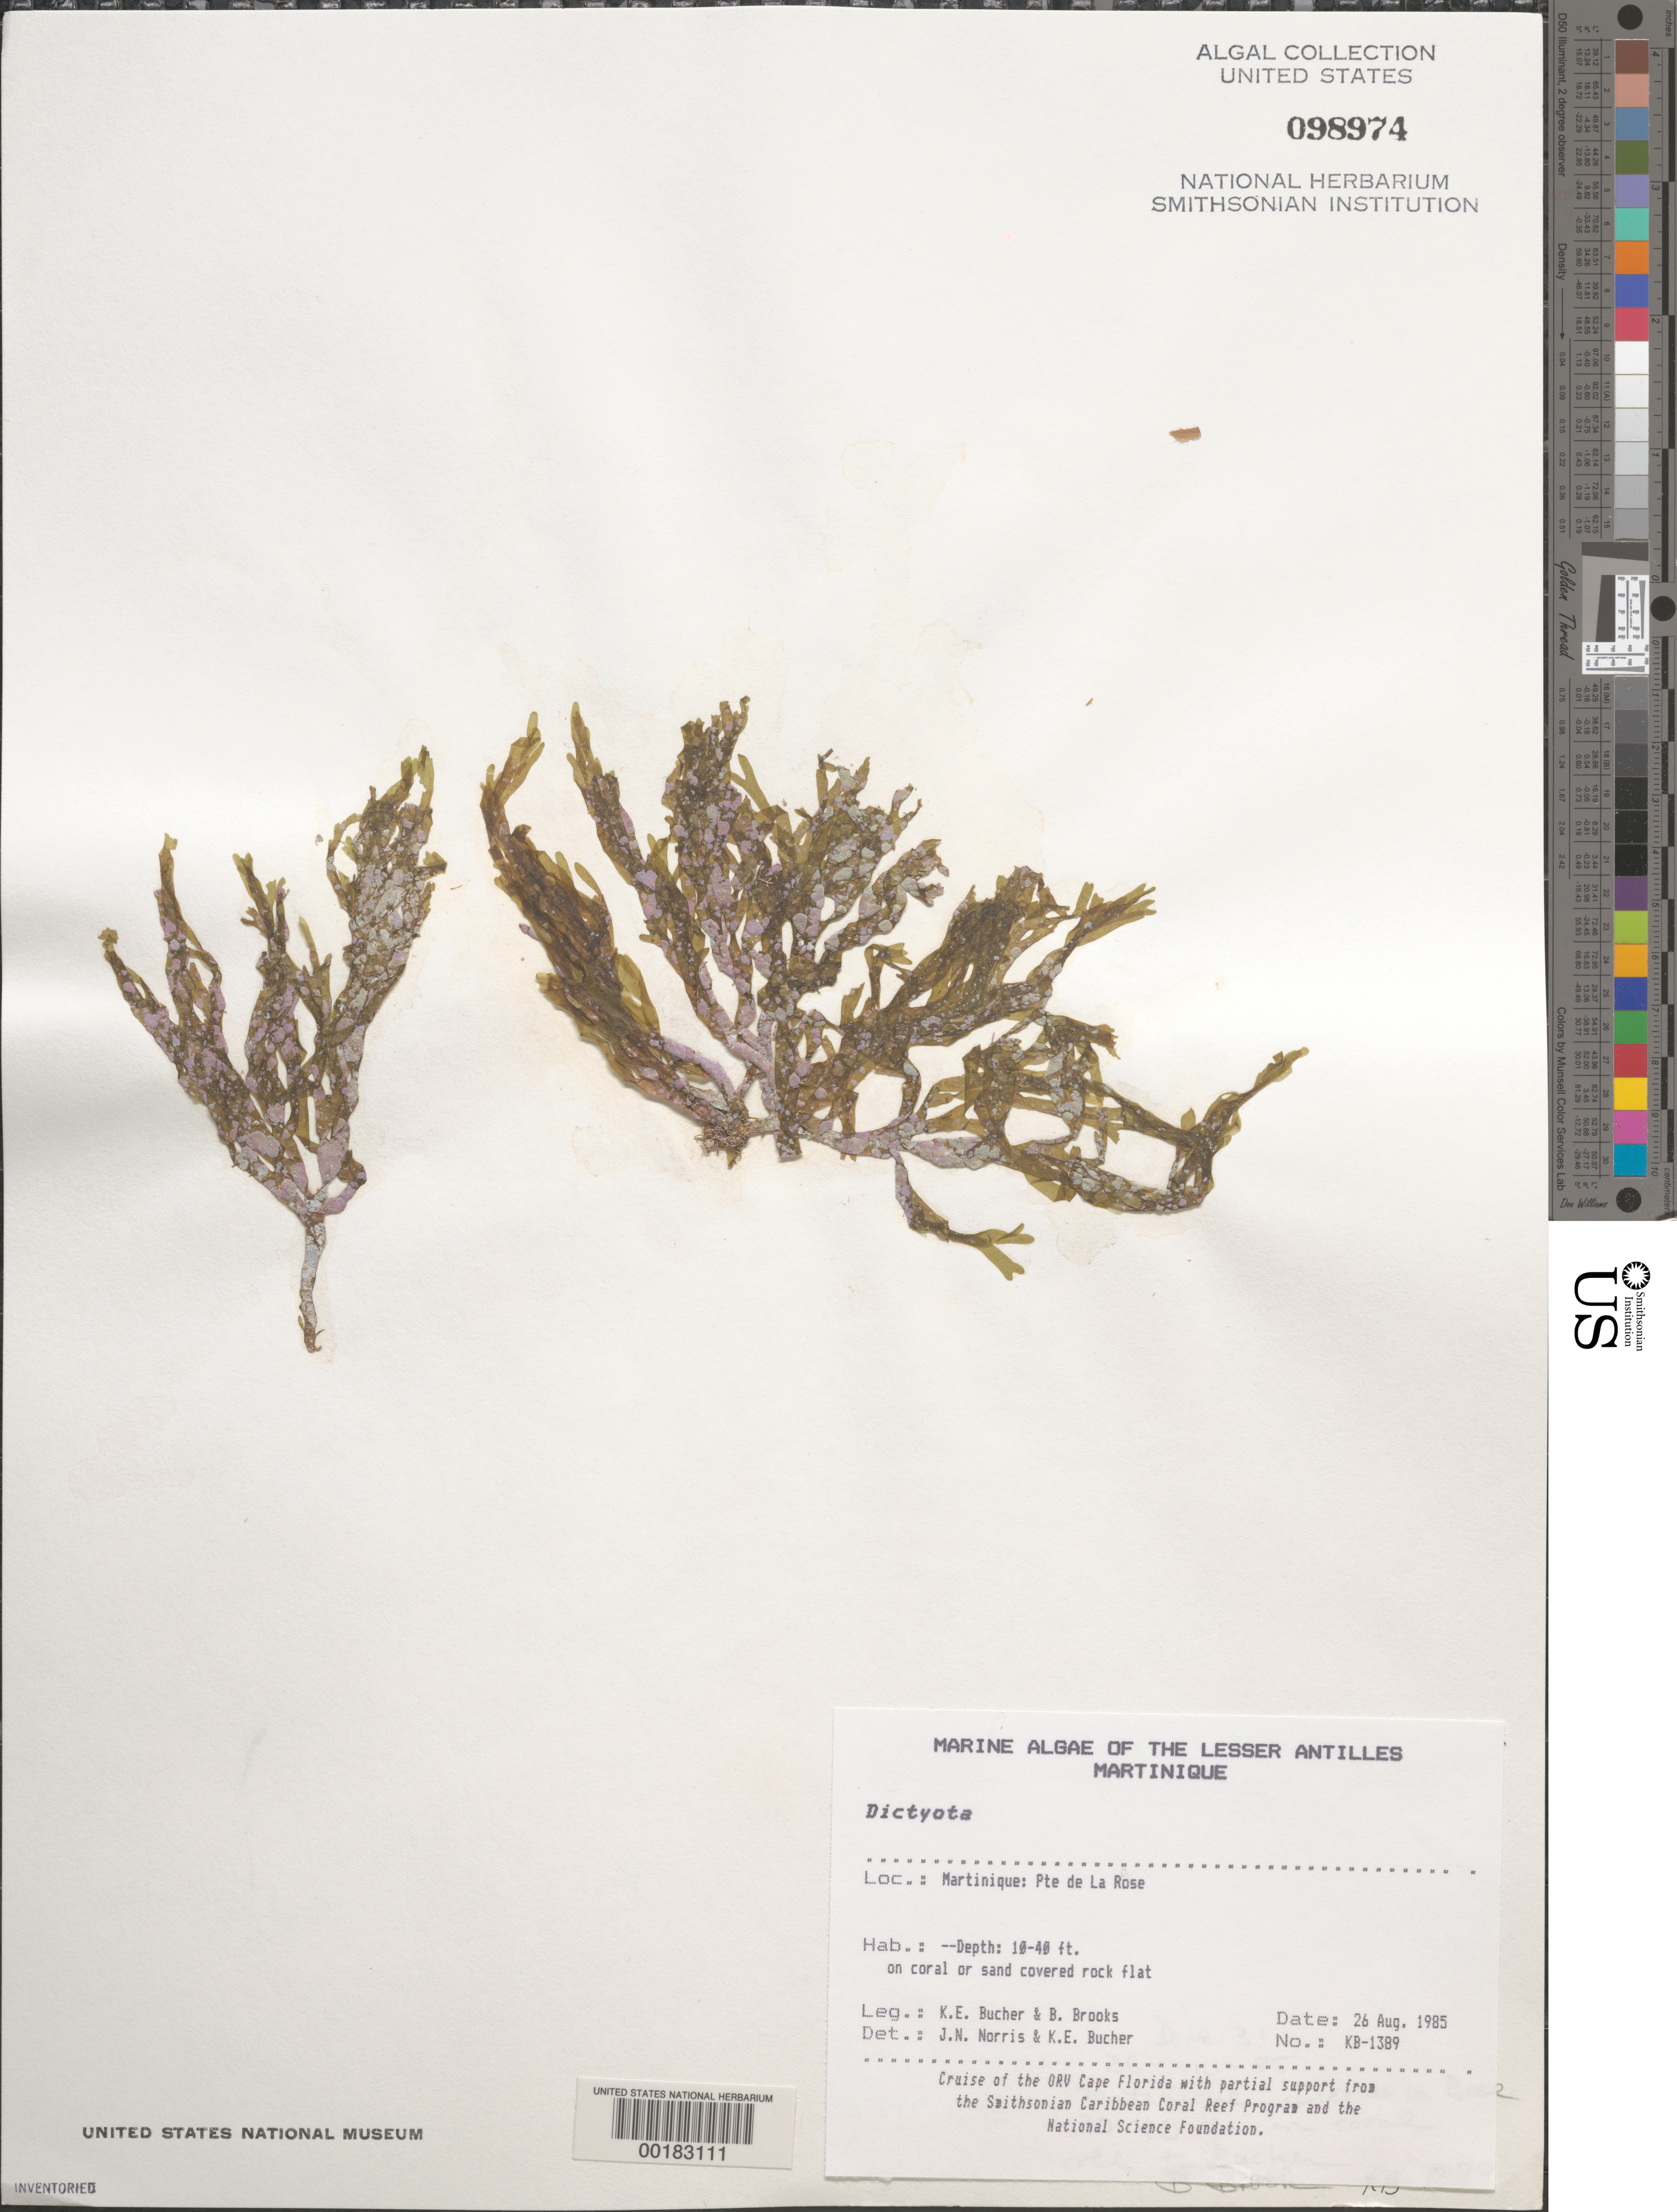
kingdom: Chromista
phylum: Ochrophyta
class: Phaeophyceae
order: Dictyotales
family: Dictyotaceae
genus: Dictyota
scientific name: Dictyota sp.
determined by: Norris, J. N.; Bucher, K. E.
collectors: K. E. Bucher & B. Brooks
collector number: Kb-1389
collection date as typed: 26 Aug 1985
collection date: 1985-08-26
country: Martinique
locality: Pointe de la Rose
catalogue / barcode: US 98974